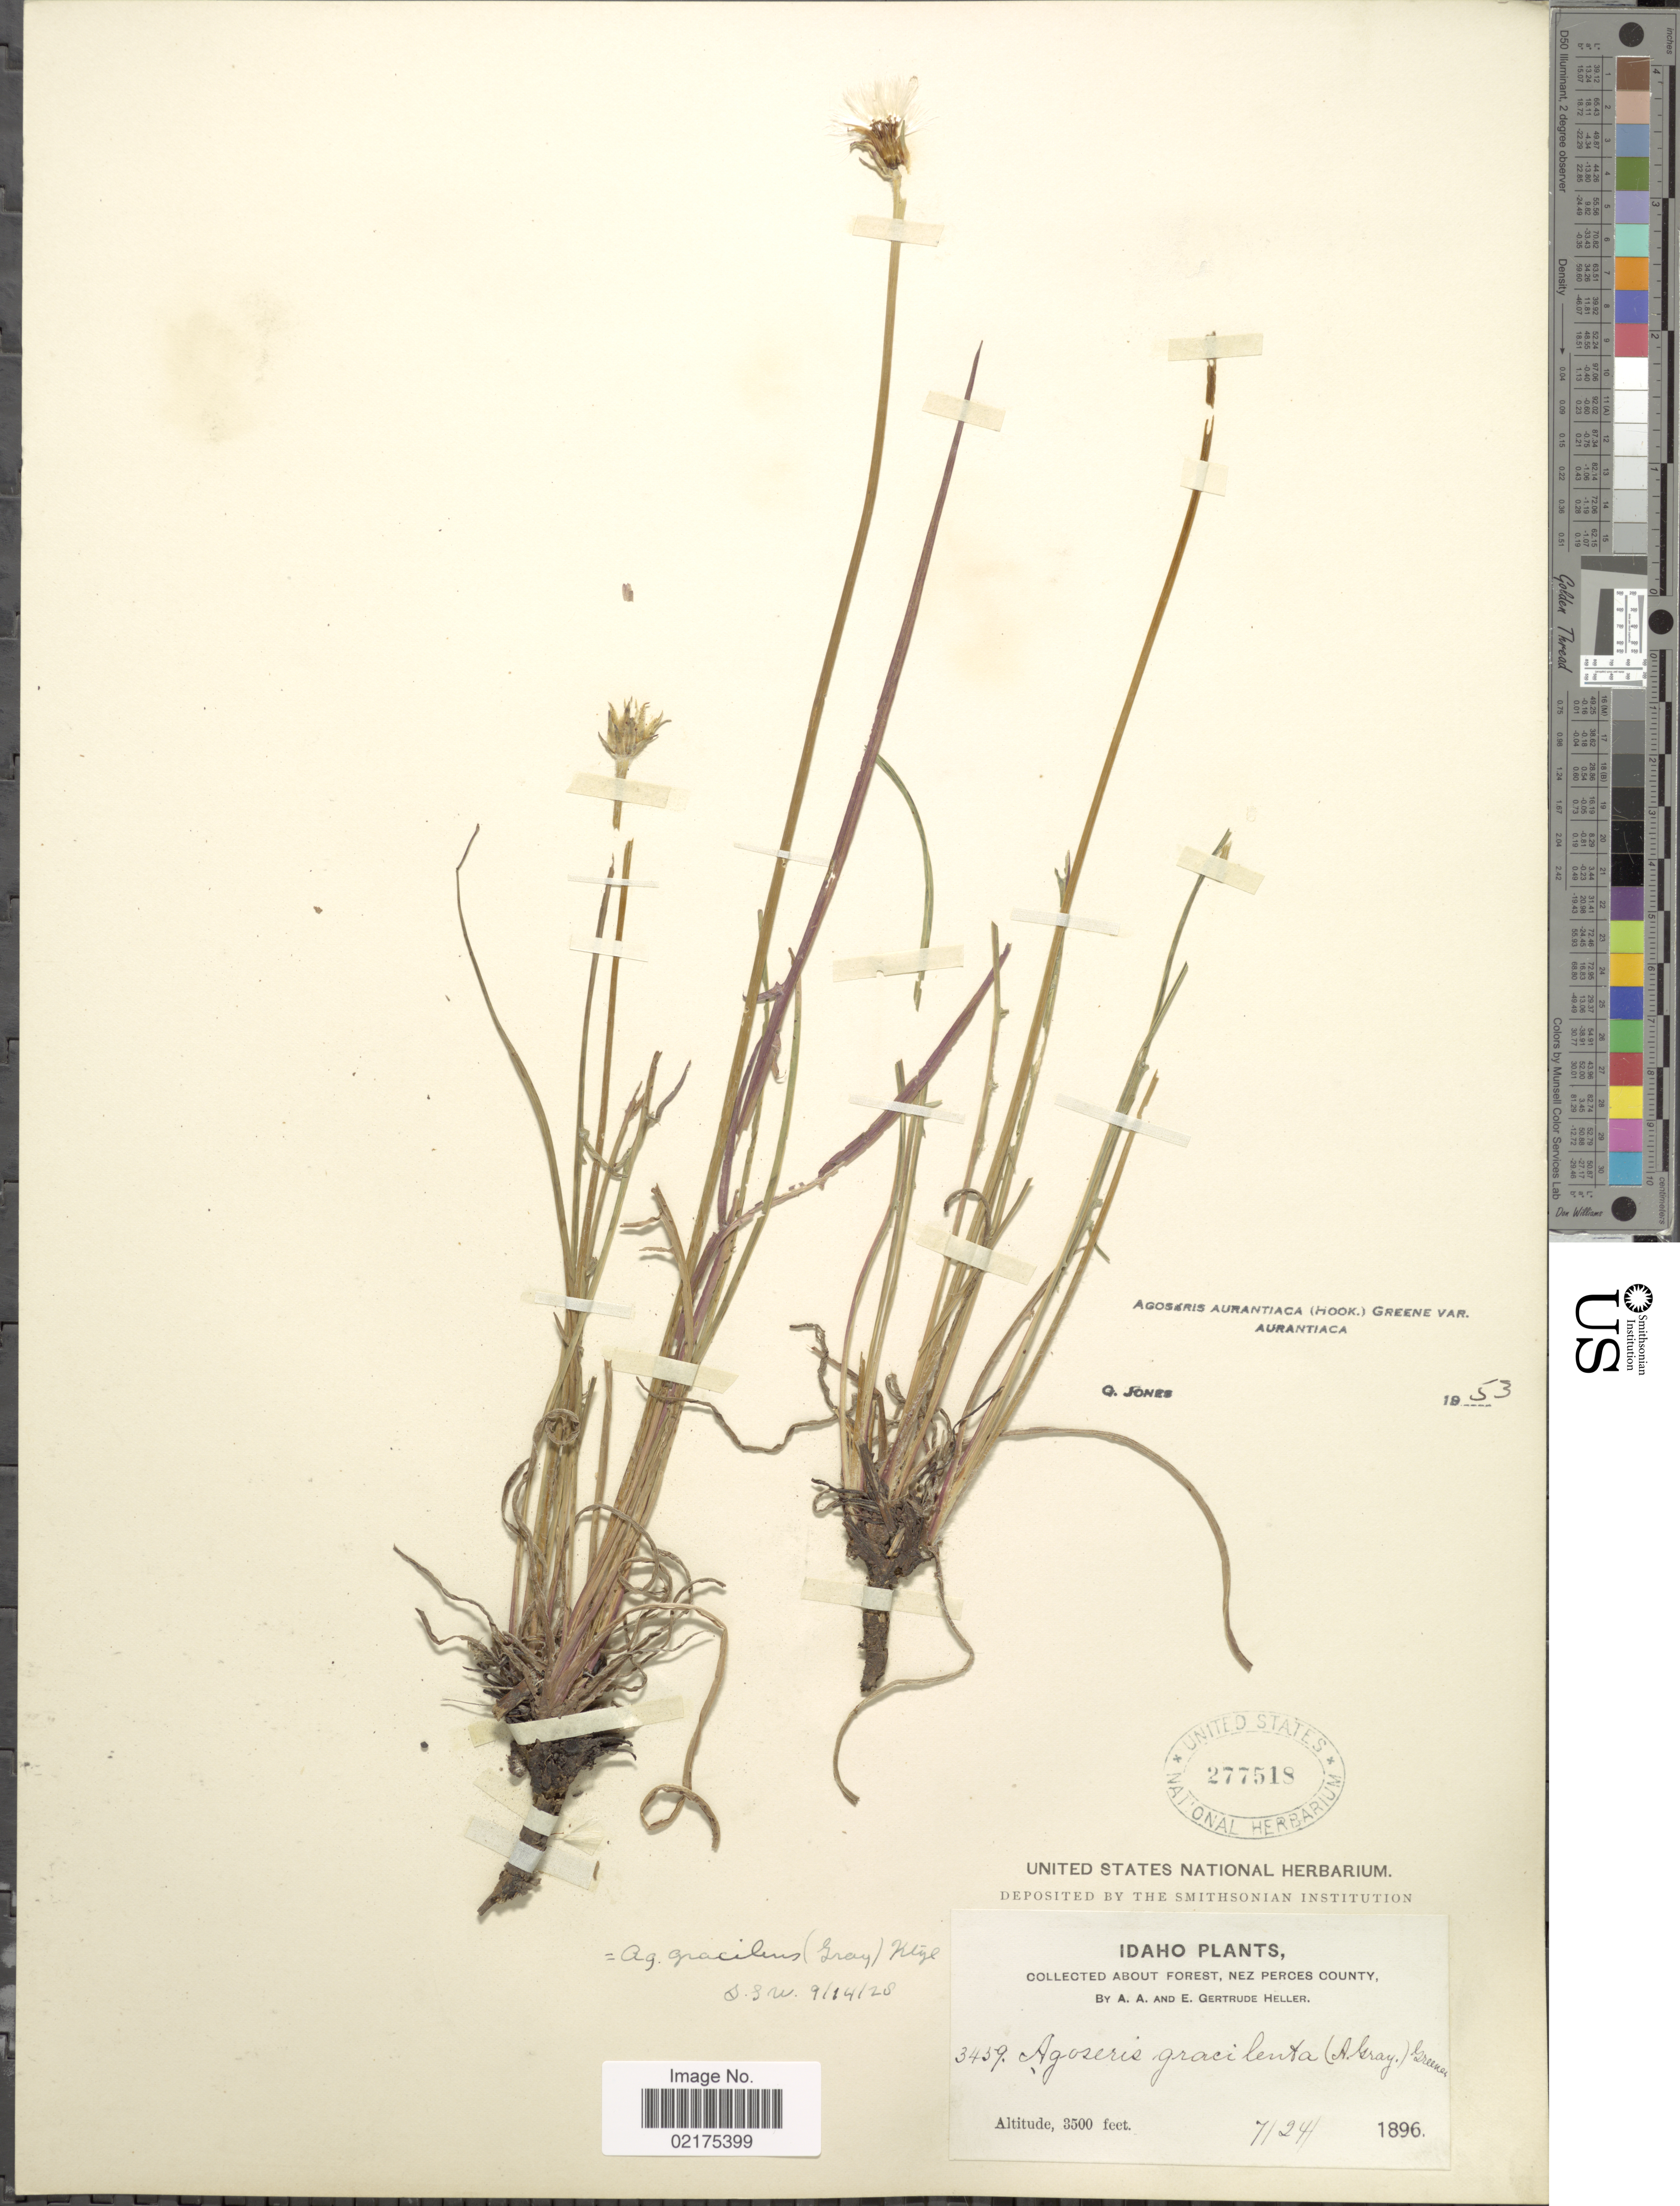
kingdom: Plantae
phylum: Tracheophyta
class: Magnoliopsida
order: Asterales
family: Asteraceae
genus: Agoseris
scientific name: Agoseris aurantiaca var. aurantiaca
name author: (Hook.) Greene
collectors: A. A. Heller & E. G. Heller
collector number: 3459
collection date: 1896-07-24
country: United States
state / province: Idaho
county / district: Nez Perce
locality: Forest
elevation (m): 1067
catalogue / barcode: US 277518